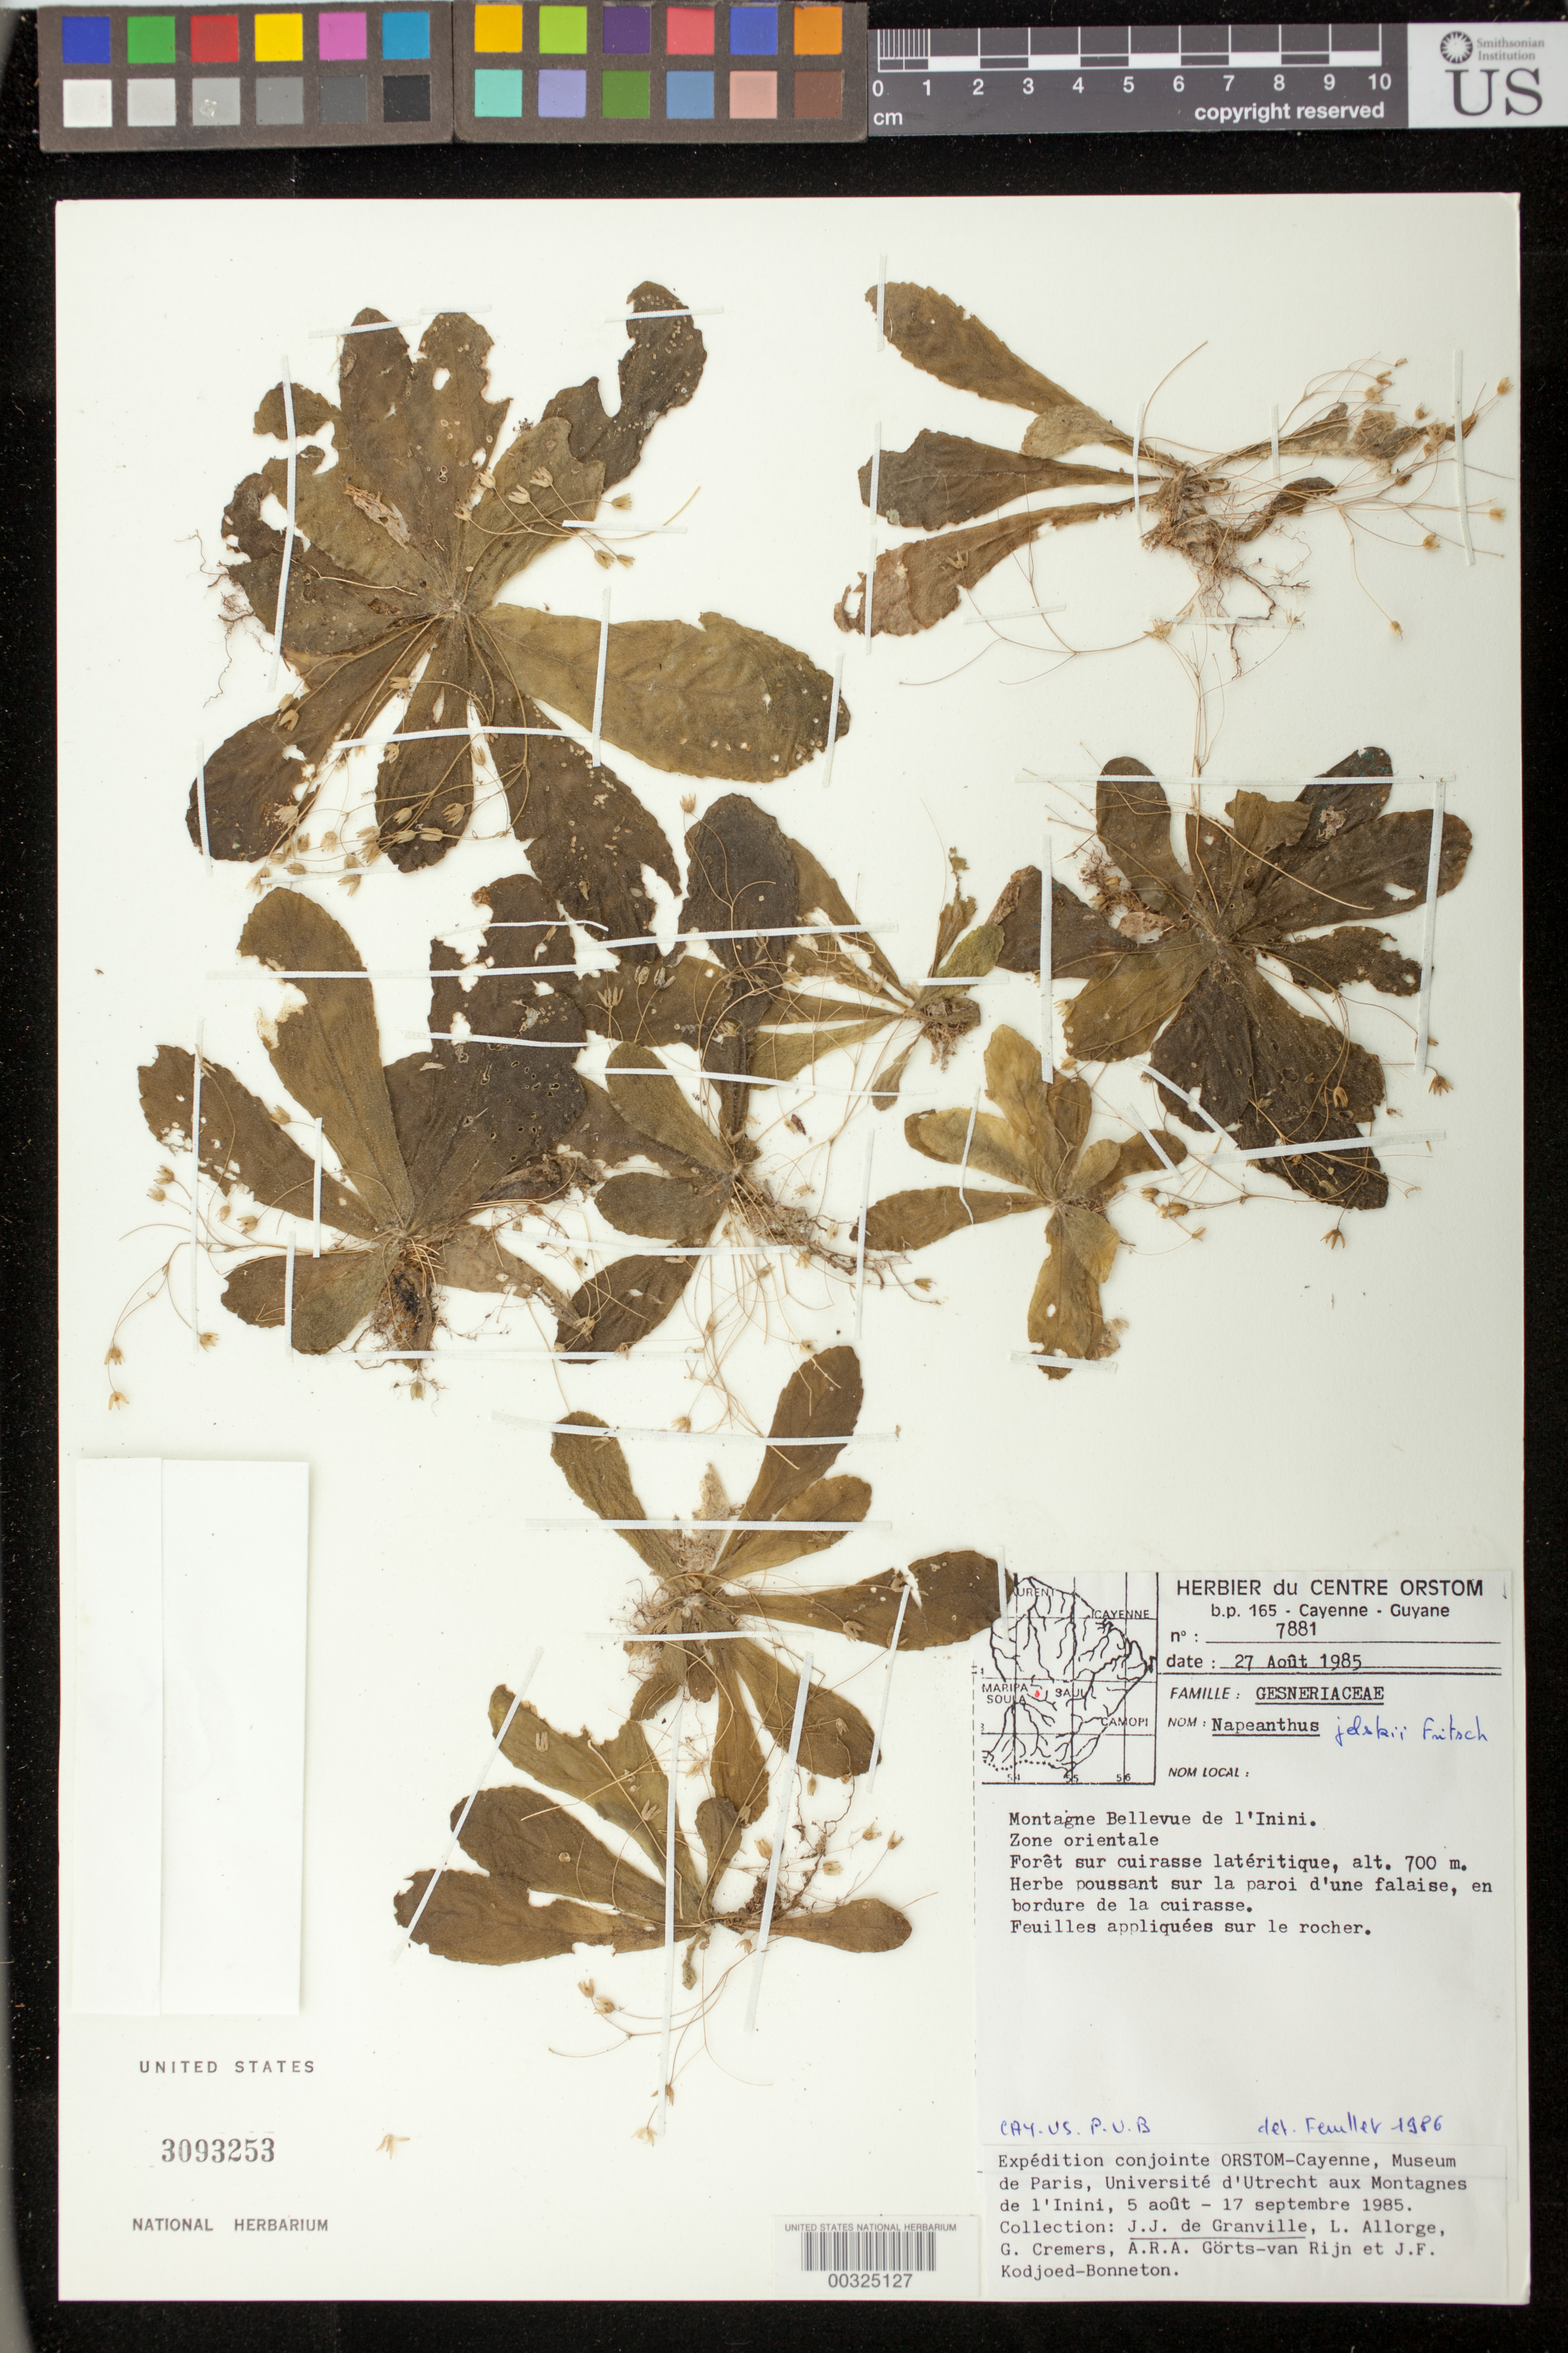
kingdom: Plantae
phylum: Tracheophyta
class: Magnoliopsida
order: Lamiales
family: Gesneriaceae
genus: Napeanthus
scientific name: Napeanthus jelskii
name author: Fritsch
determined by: Feuillet, C.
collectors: J.-J. de Granville, L. Allorge, G. Cremers, A. .R. A. Görts-van Rijn & J. Kodjoed-Bonneton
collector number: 7881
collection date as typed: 27 Aug 1985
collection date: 1985-08-27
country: French Guiana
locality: Montagne Bellevue de l'Inini, zone orientale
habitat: Forêt sur cuirasse latéritique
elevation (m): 700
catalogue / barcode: US 3093253